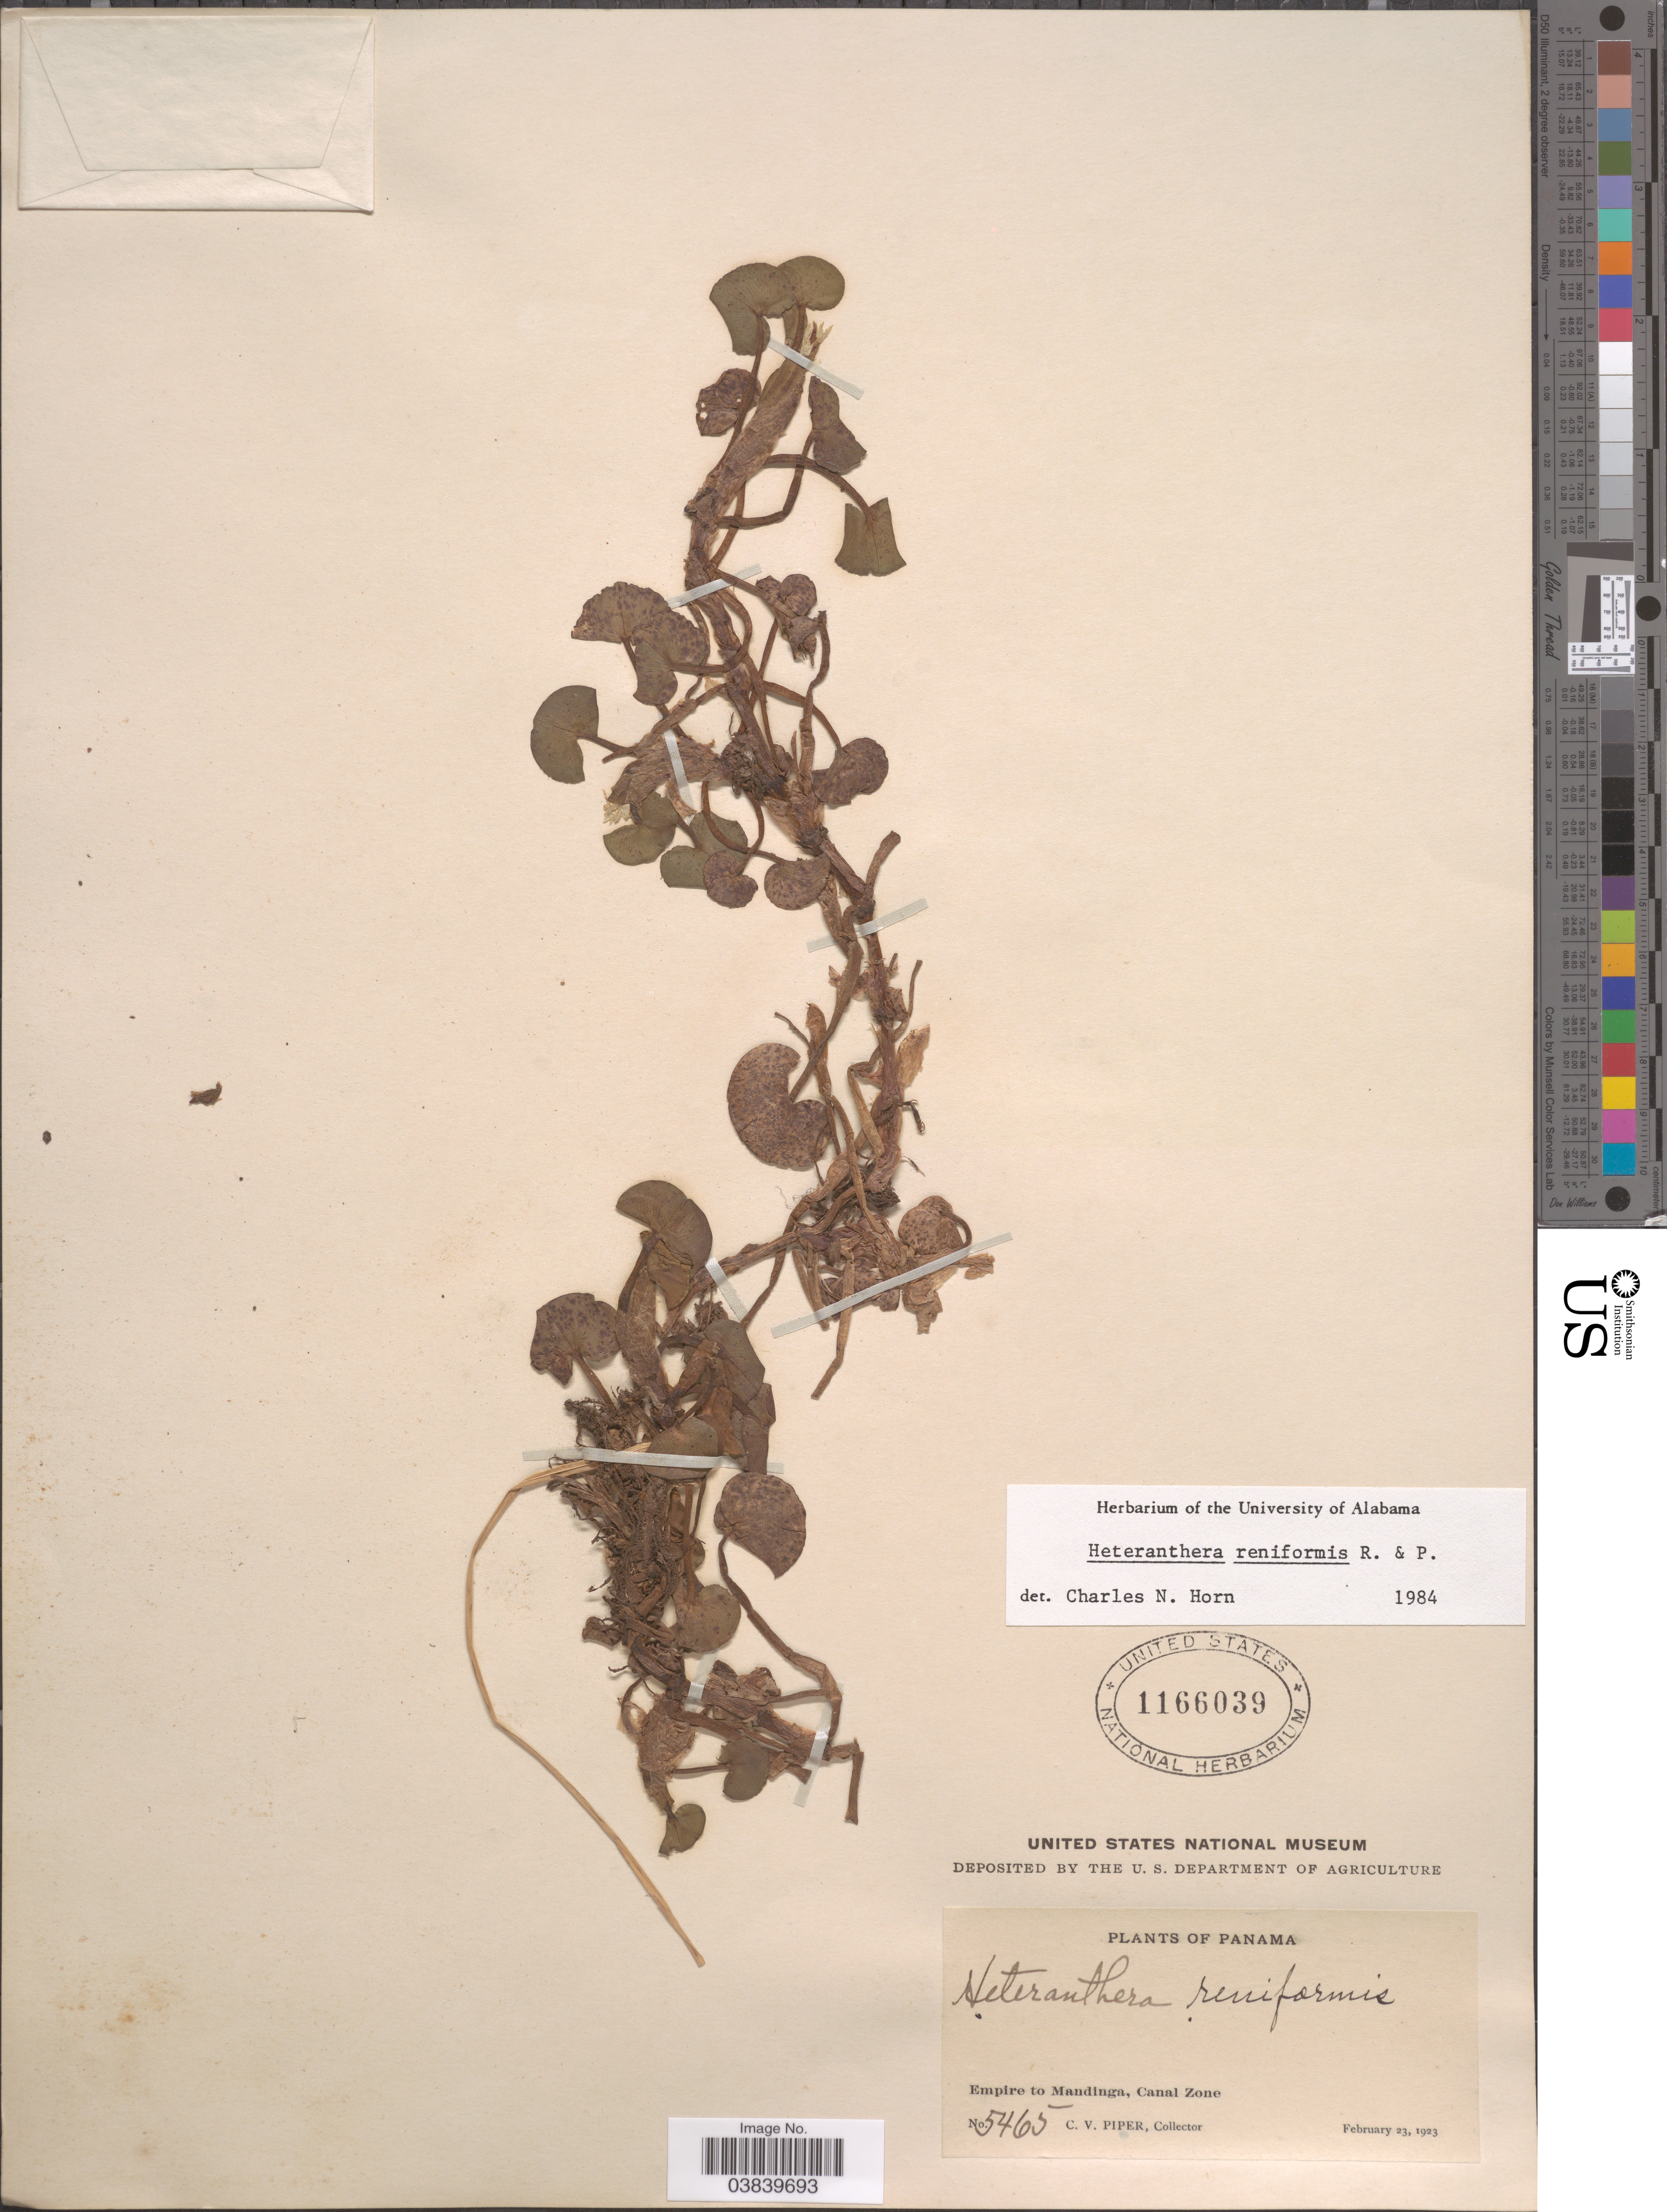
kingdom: Plantae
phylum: Tracheophyta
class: Liliopsida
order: Commelinales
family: Pontederiaceae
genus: Heteranthera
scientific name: Heteranthera reniformis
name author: Ruiz & Pav.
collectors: C. V. Piper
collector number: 5465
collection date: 1923-02-23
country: Panama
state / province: Colón / Panamá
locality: Empire to Mandinga, Canal Zone.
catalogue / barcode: US 1166039